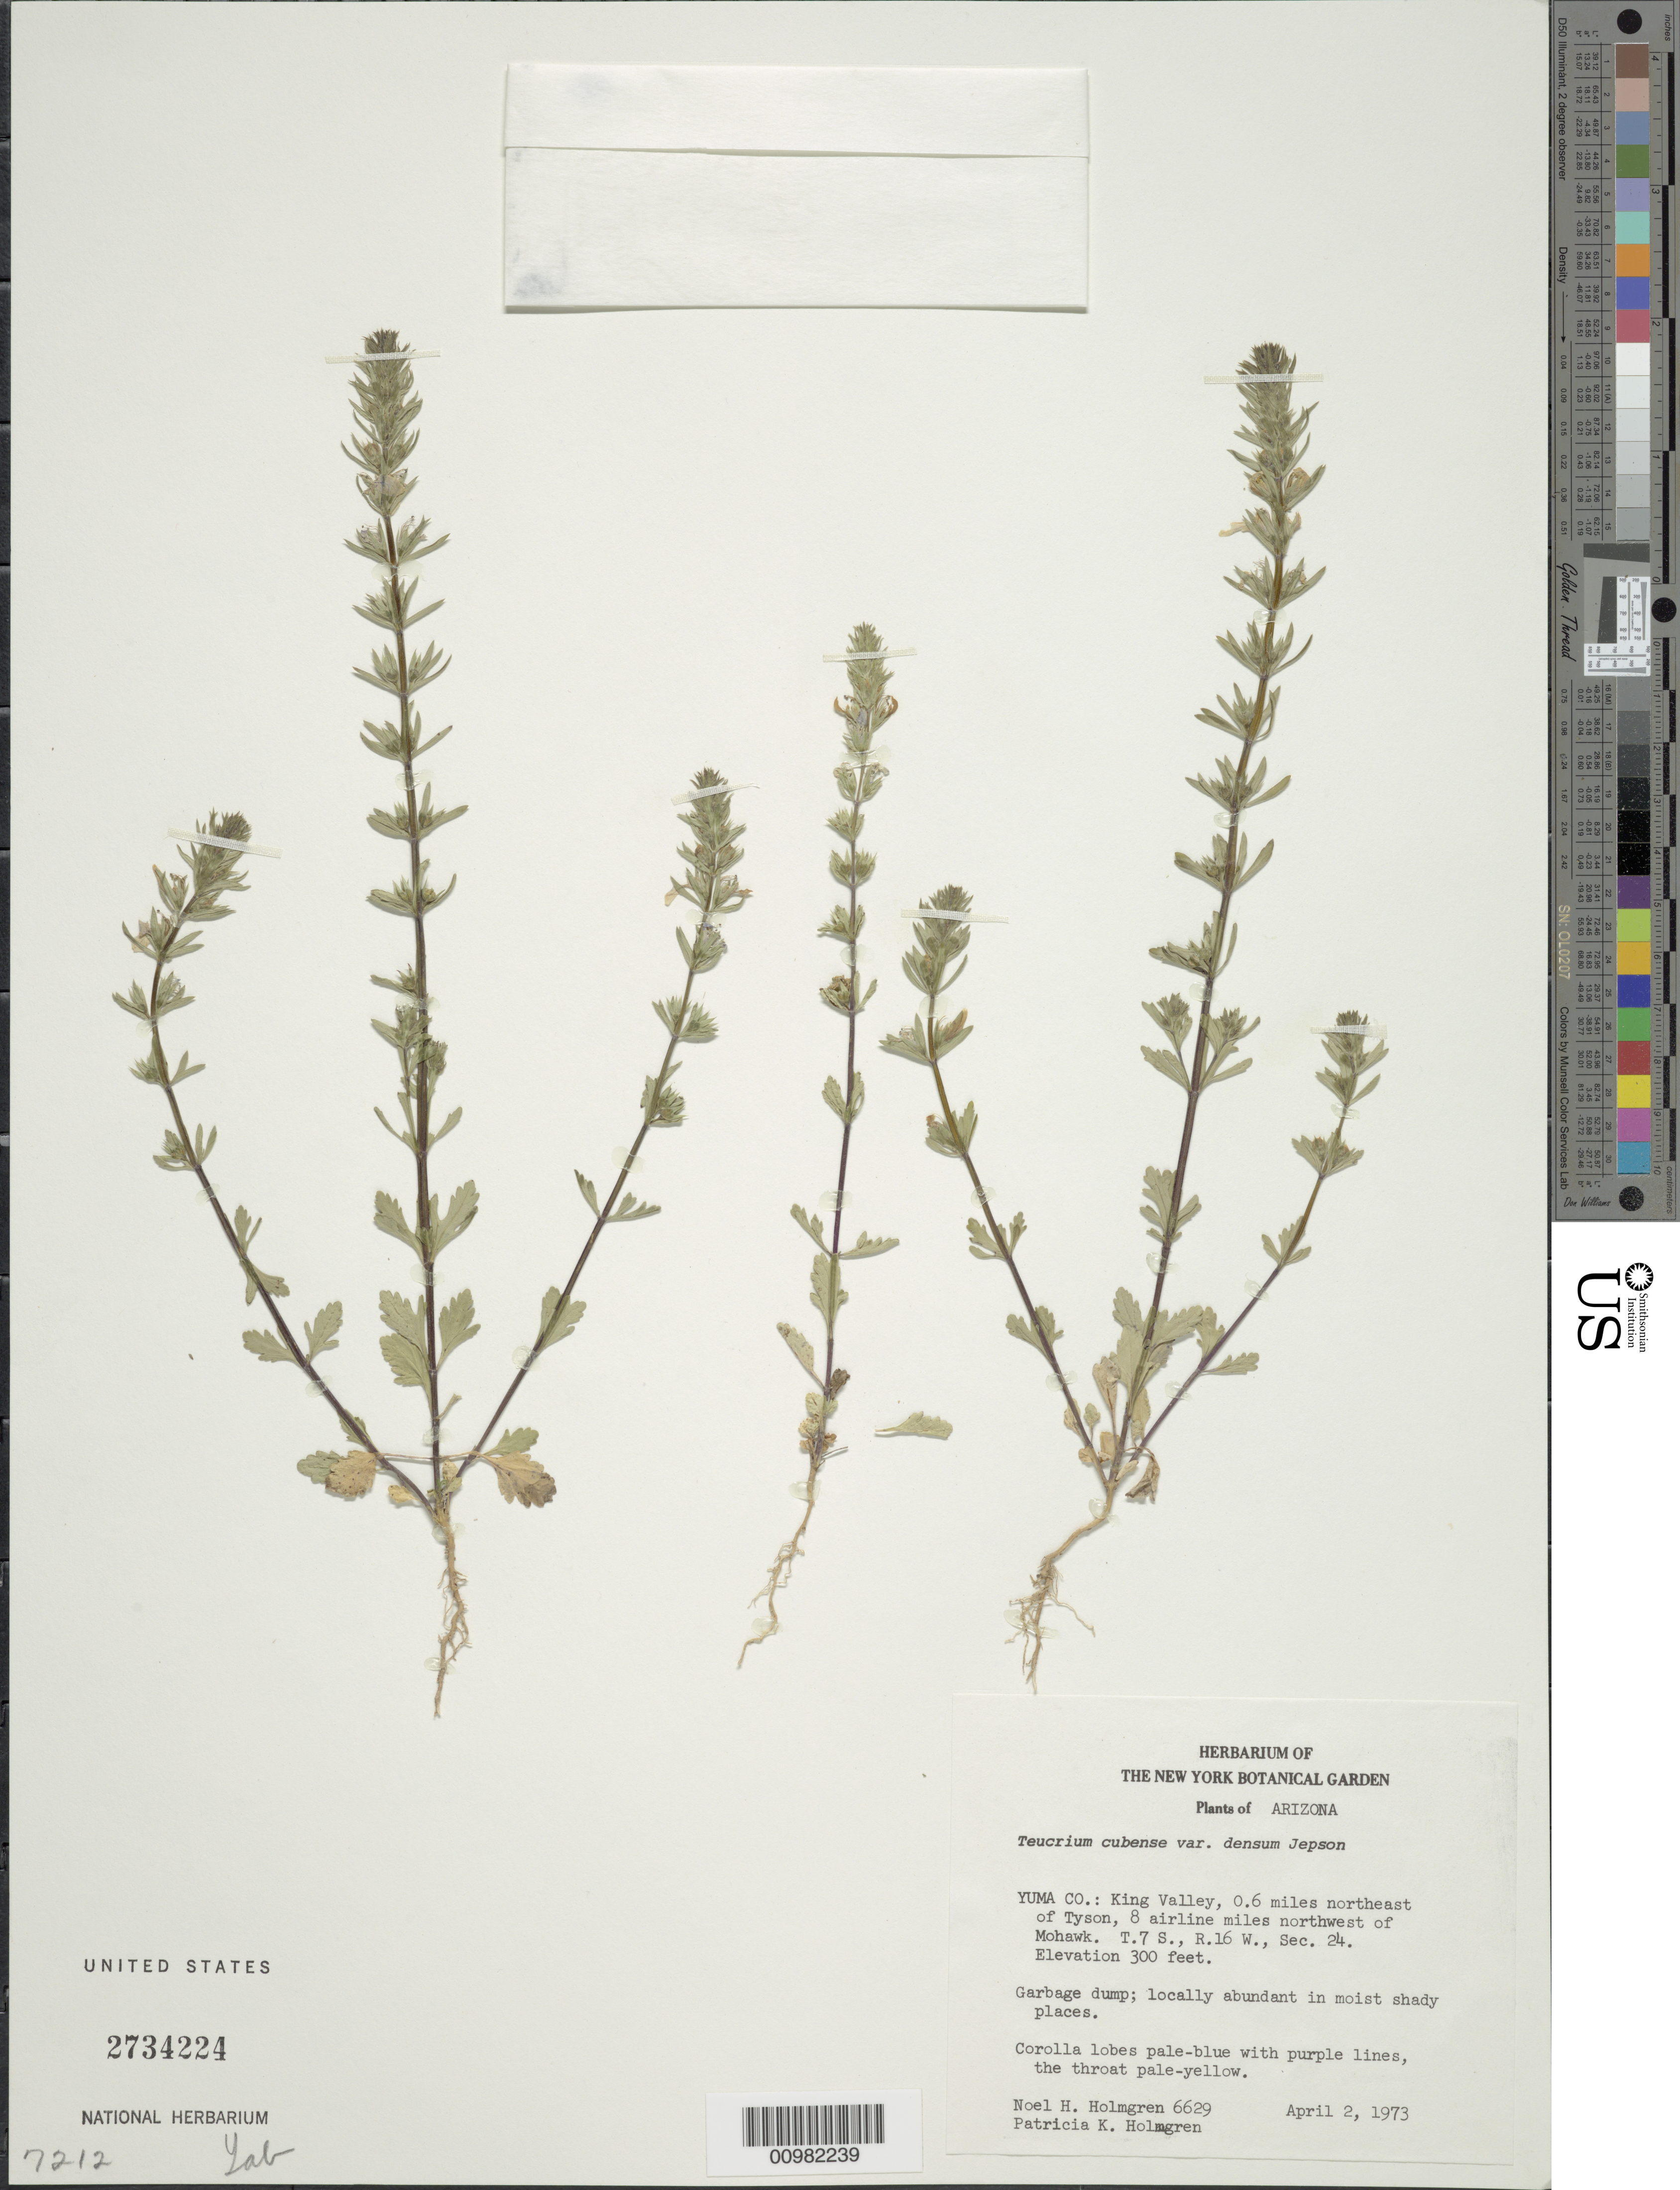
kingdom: Plantae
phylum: Tracheophyta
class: Magnoliopsida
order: Lamiales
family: Lamiaceae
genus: Teucrium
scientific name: Teucrium cubense subsp. depressum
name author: (Small) E. M. McClint. & Epling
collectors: N. H. Holmgren & P. K. Holmgren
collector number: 6629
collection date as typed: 02 Apr 1973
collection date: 1973-04-02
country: United States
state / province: Arizona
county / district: Yuma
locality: King Valley; 0.6 mi. NE. of Tyson; 8 airline miles NW. of Mohawk; T.7S., R.16W, Sec. 24; Garbage Dump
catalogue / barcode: US 2734224